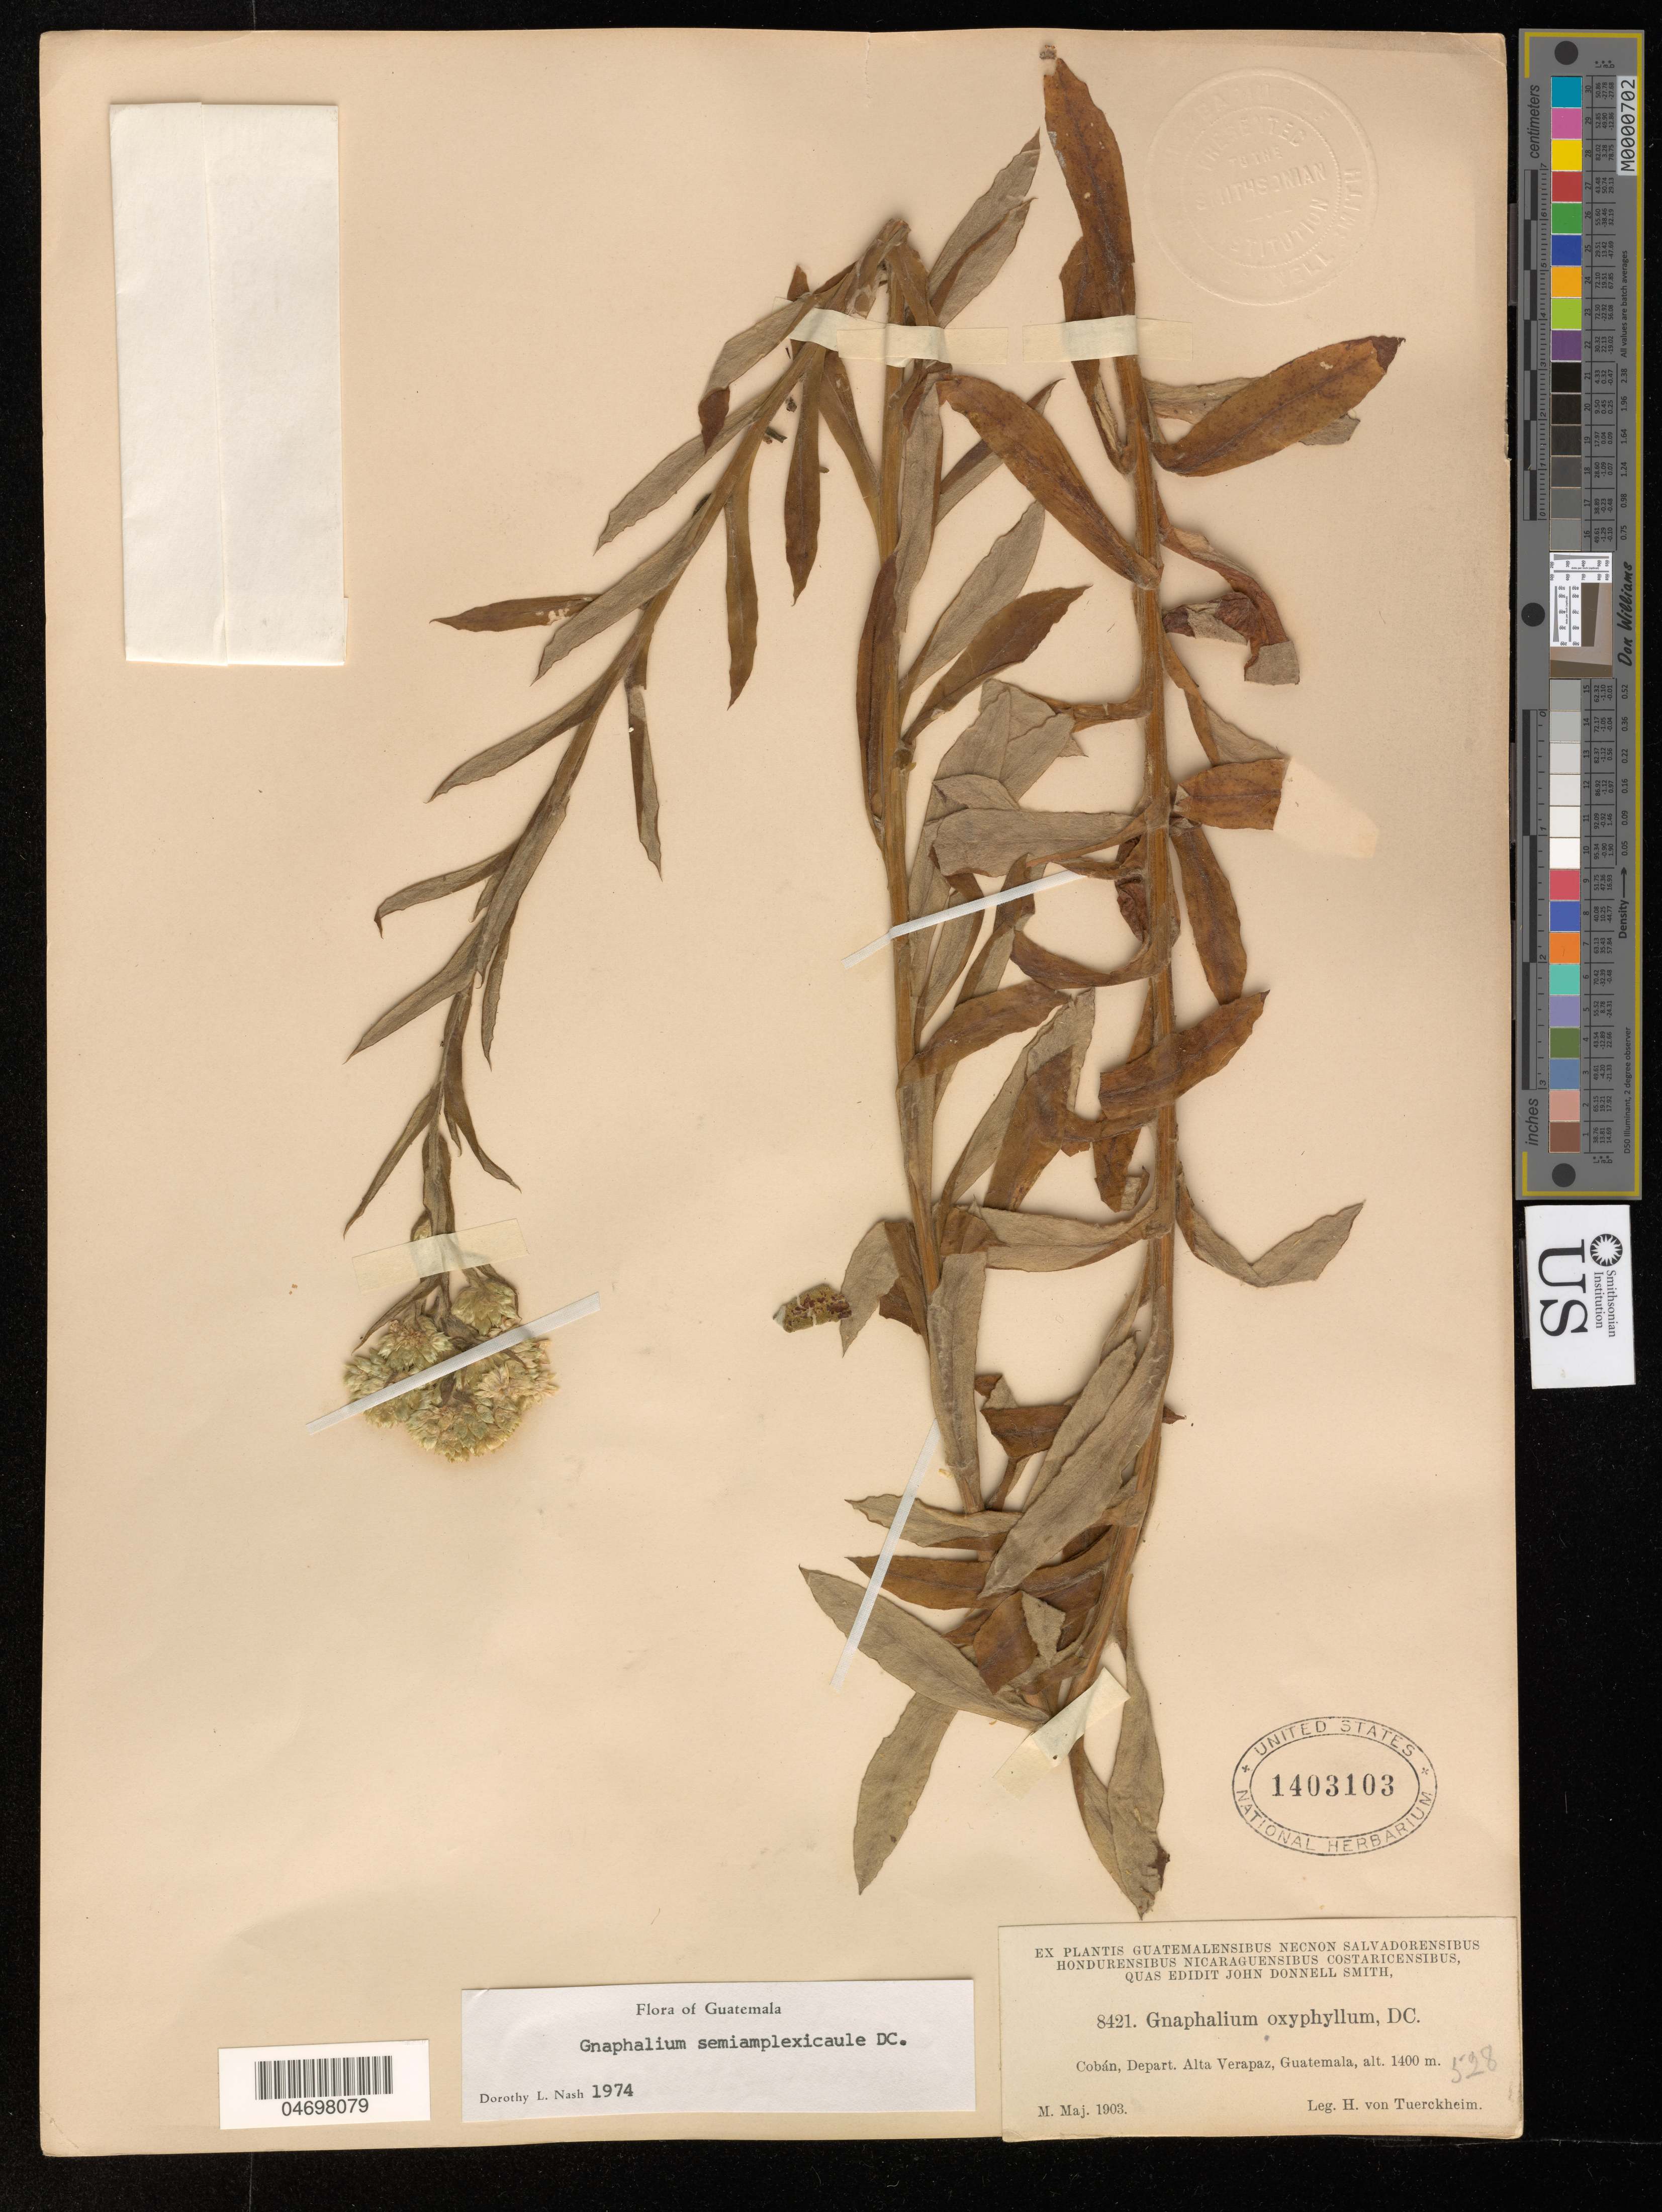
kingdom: Plantae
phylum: Tracheophyta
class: Magnoliopsida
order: Asterales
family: Asteraceae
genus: Pseudognaphalium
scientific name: Pseudognaphalium perelegans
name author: G.L. Nesom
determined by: Nesom, Guy L.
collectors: H. von Tuerckheim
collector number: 8421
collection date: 1903-03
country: Guatemala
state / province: Alta Verapaz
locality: Cobán, Depart. Alta Verapaz.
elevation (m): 1400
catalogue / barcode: US 1403103